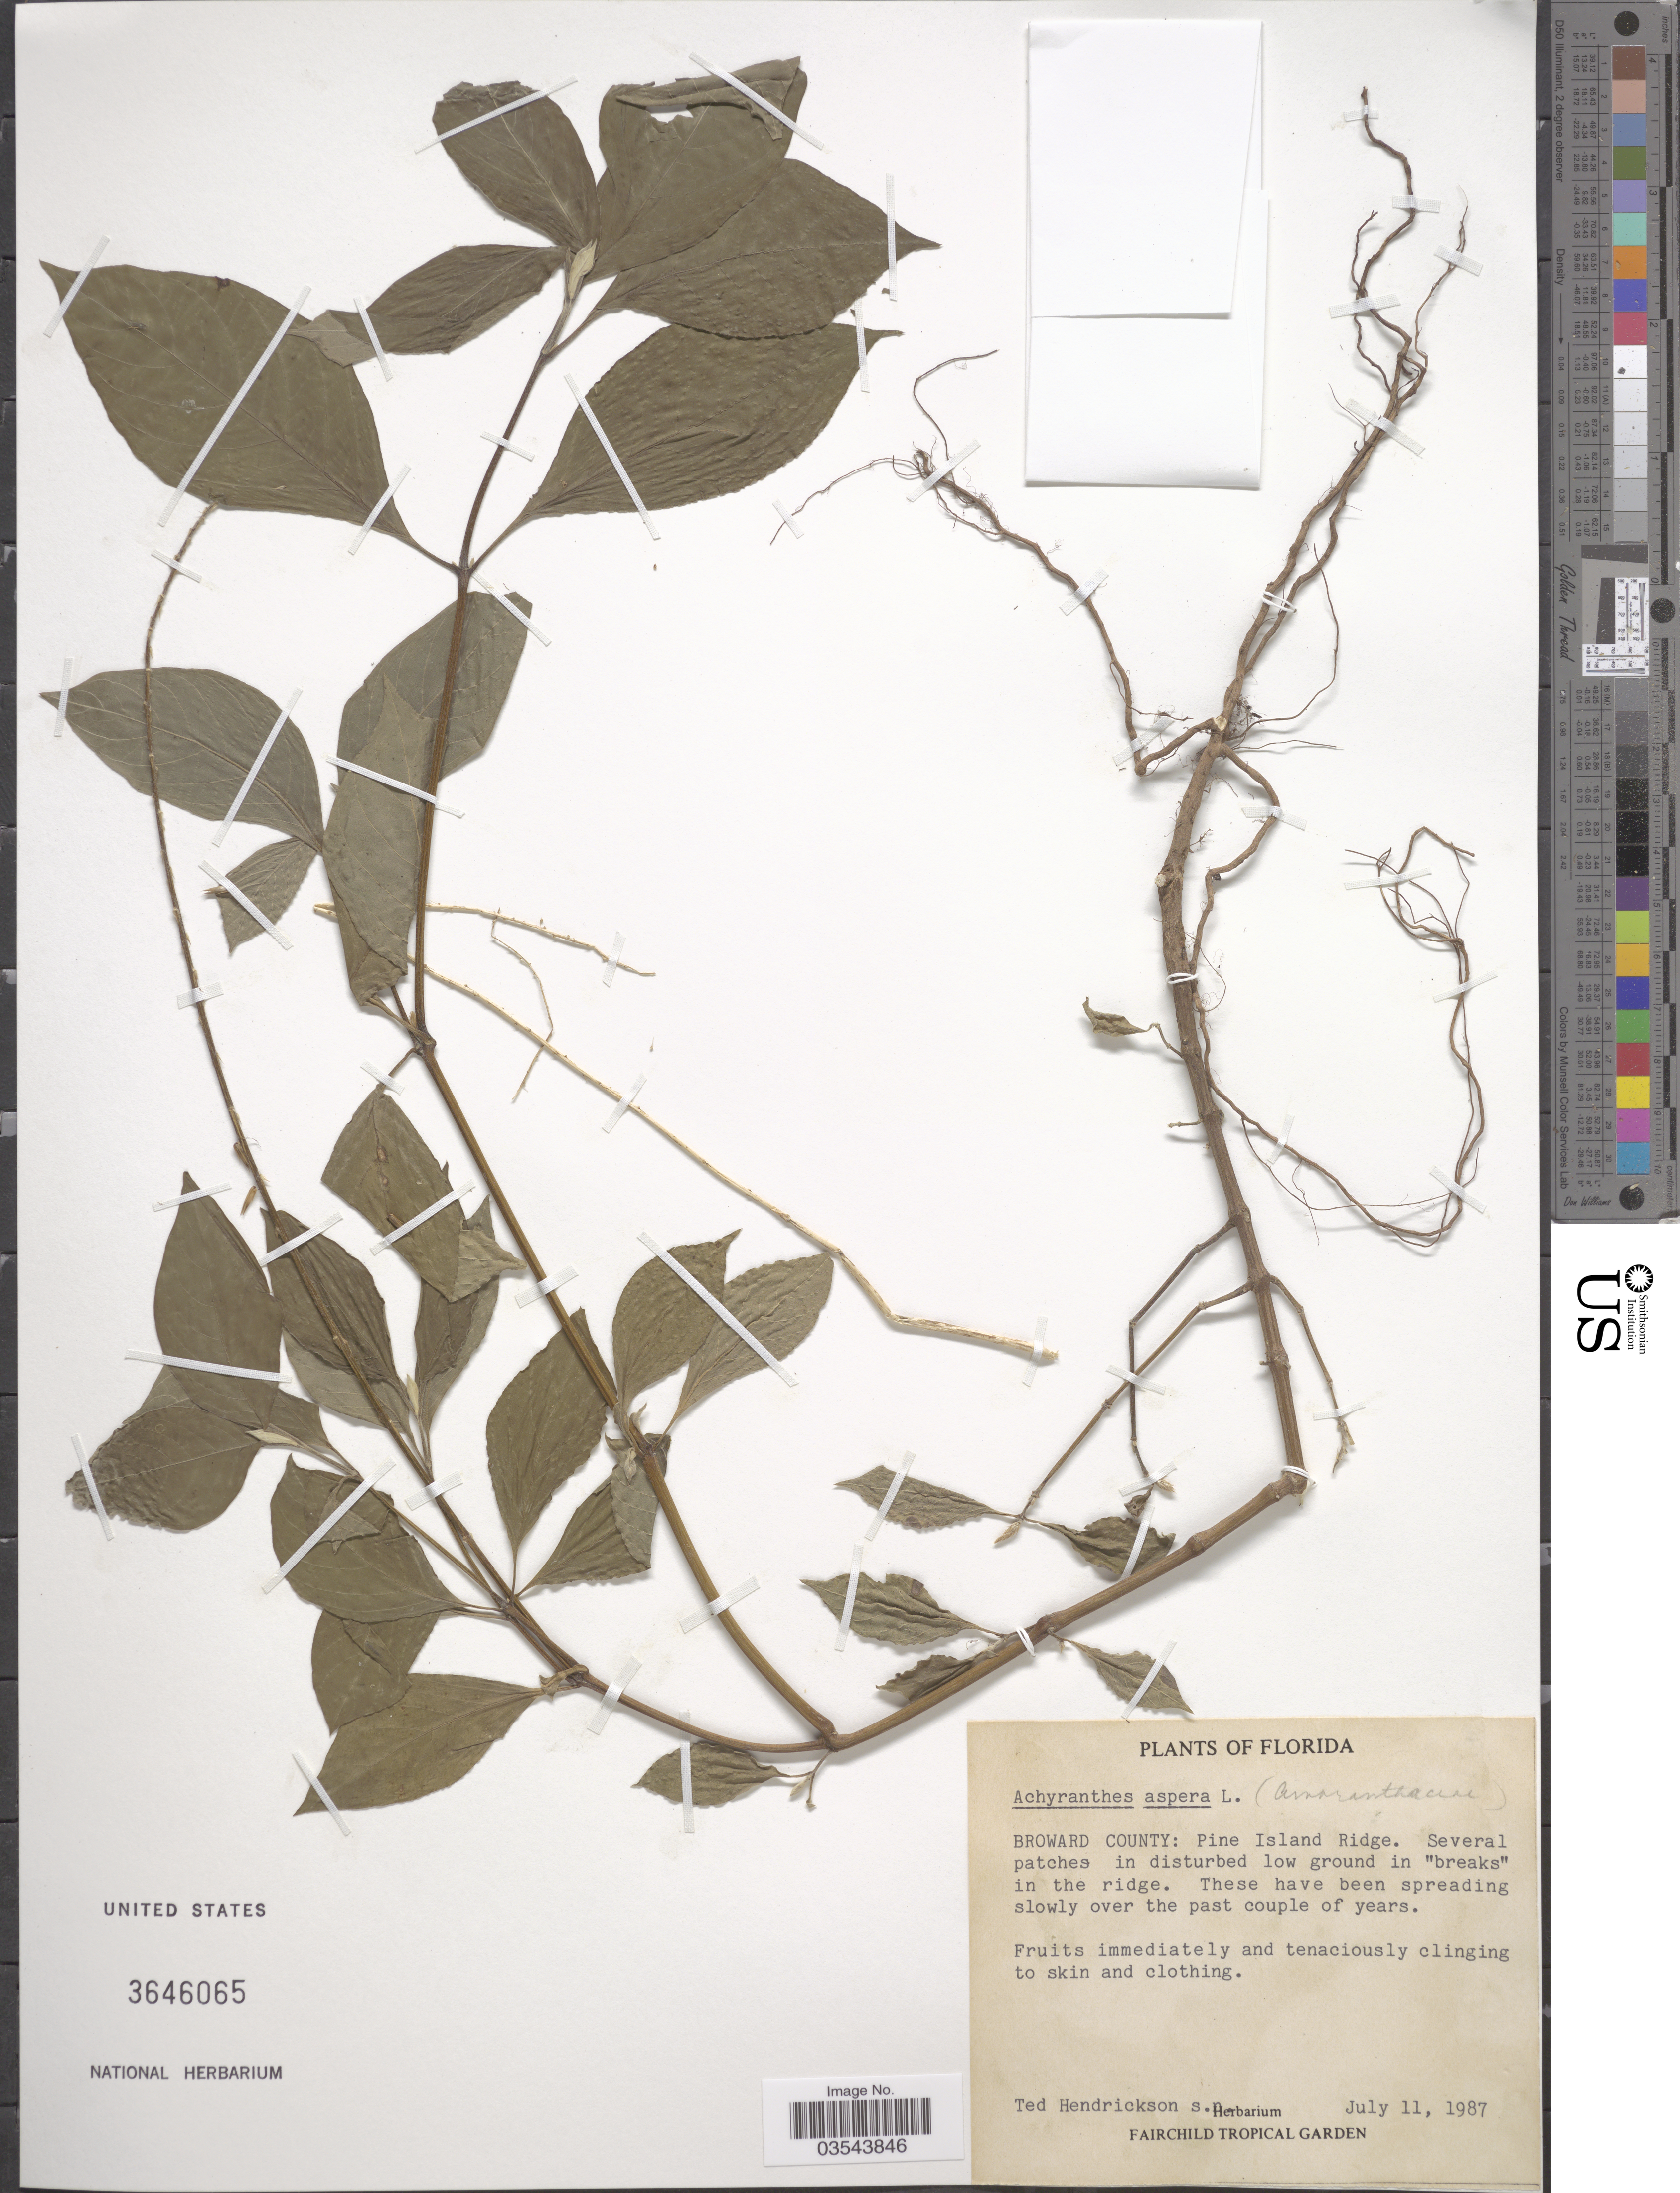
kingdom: Plantae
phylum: Tracheophyta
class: Magnoliopsida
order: Caryophyllales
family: Amaranthaceae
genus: Achyranthes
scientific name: Achyranthes aspera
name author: L.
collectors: T. Hendrickson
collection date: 1987-07-11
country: United States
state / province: Florida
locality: Broward County: Pine Island Ridge.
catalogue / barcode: US 3646065